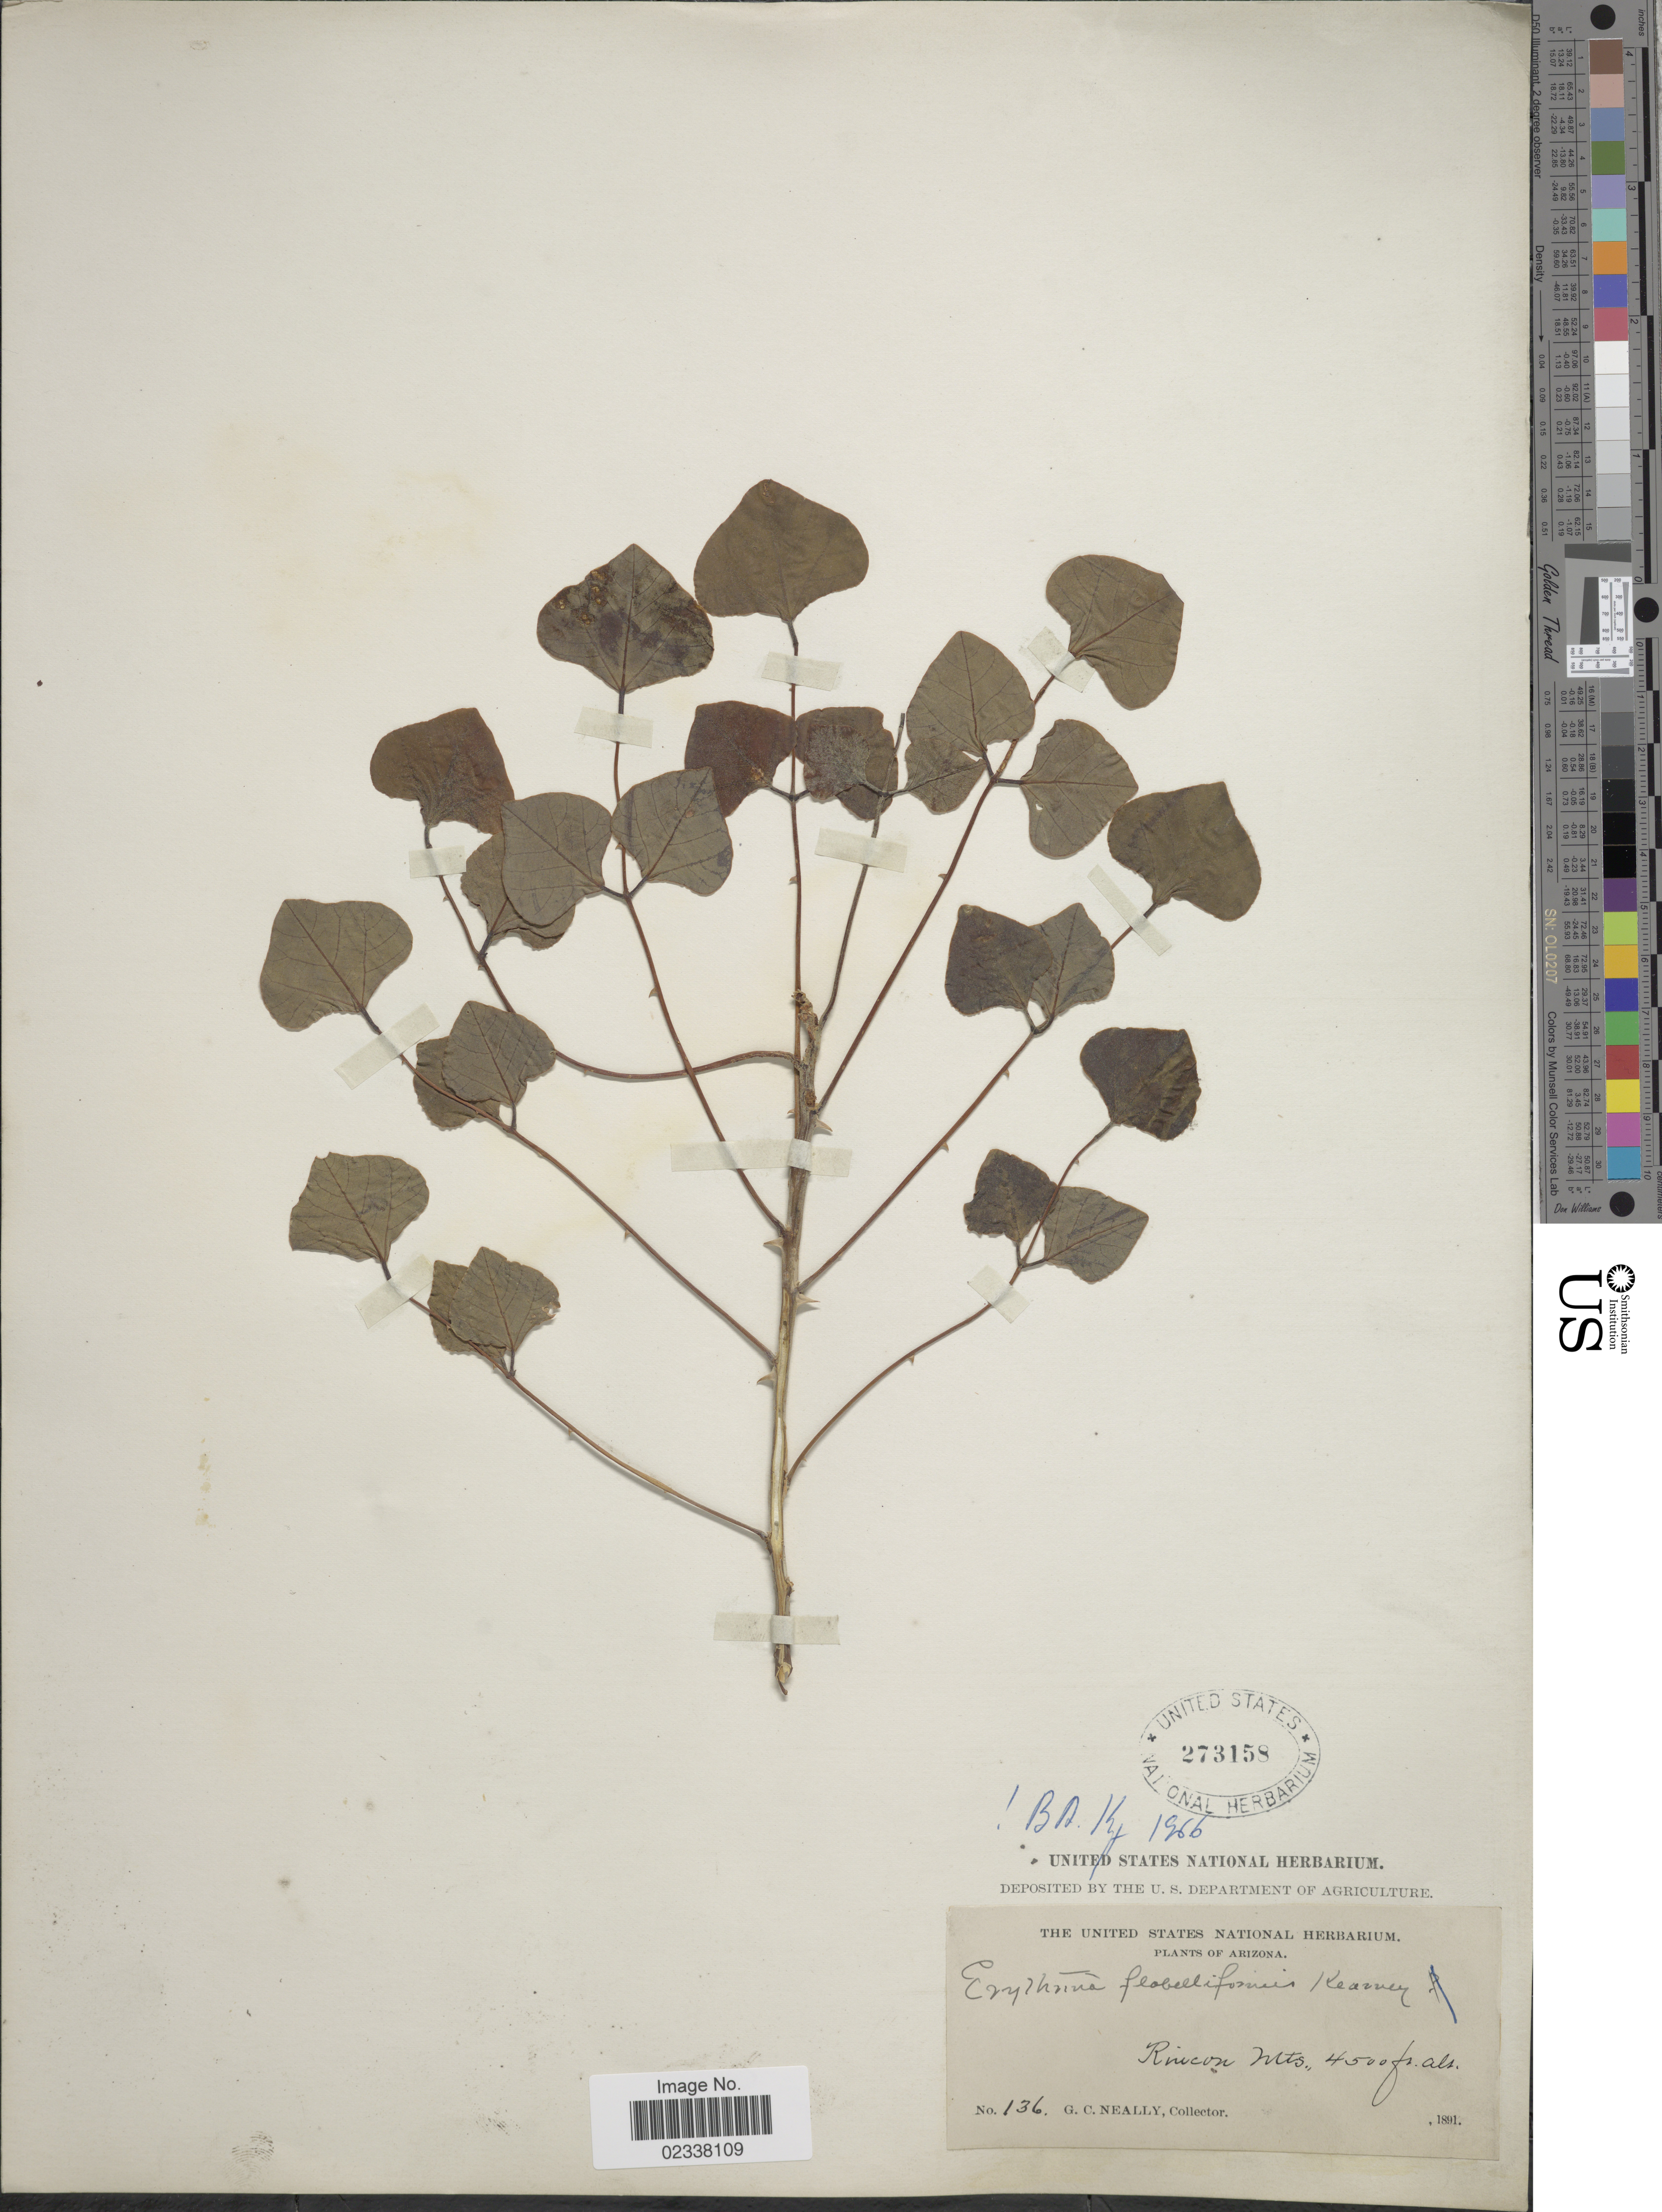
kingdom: Plantae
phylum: Tracheophyta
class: Magnoliopsida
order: Fabales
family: Fabaceae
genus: Erythrina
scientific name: Erythrina flabelliformis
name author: Kearney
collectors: G. Neally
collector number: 136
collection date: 1891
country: United States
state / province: Arizona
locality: Rincon Mts.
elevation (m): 1372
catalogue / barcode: US 273158